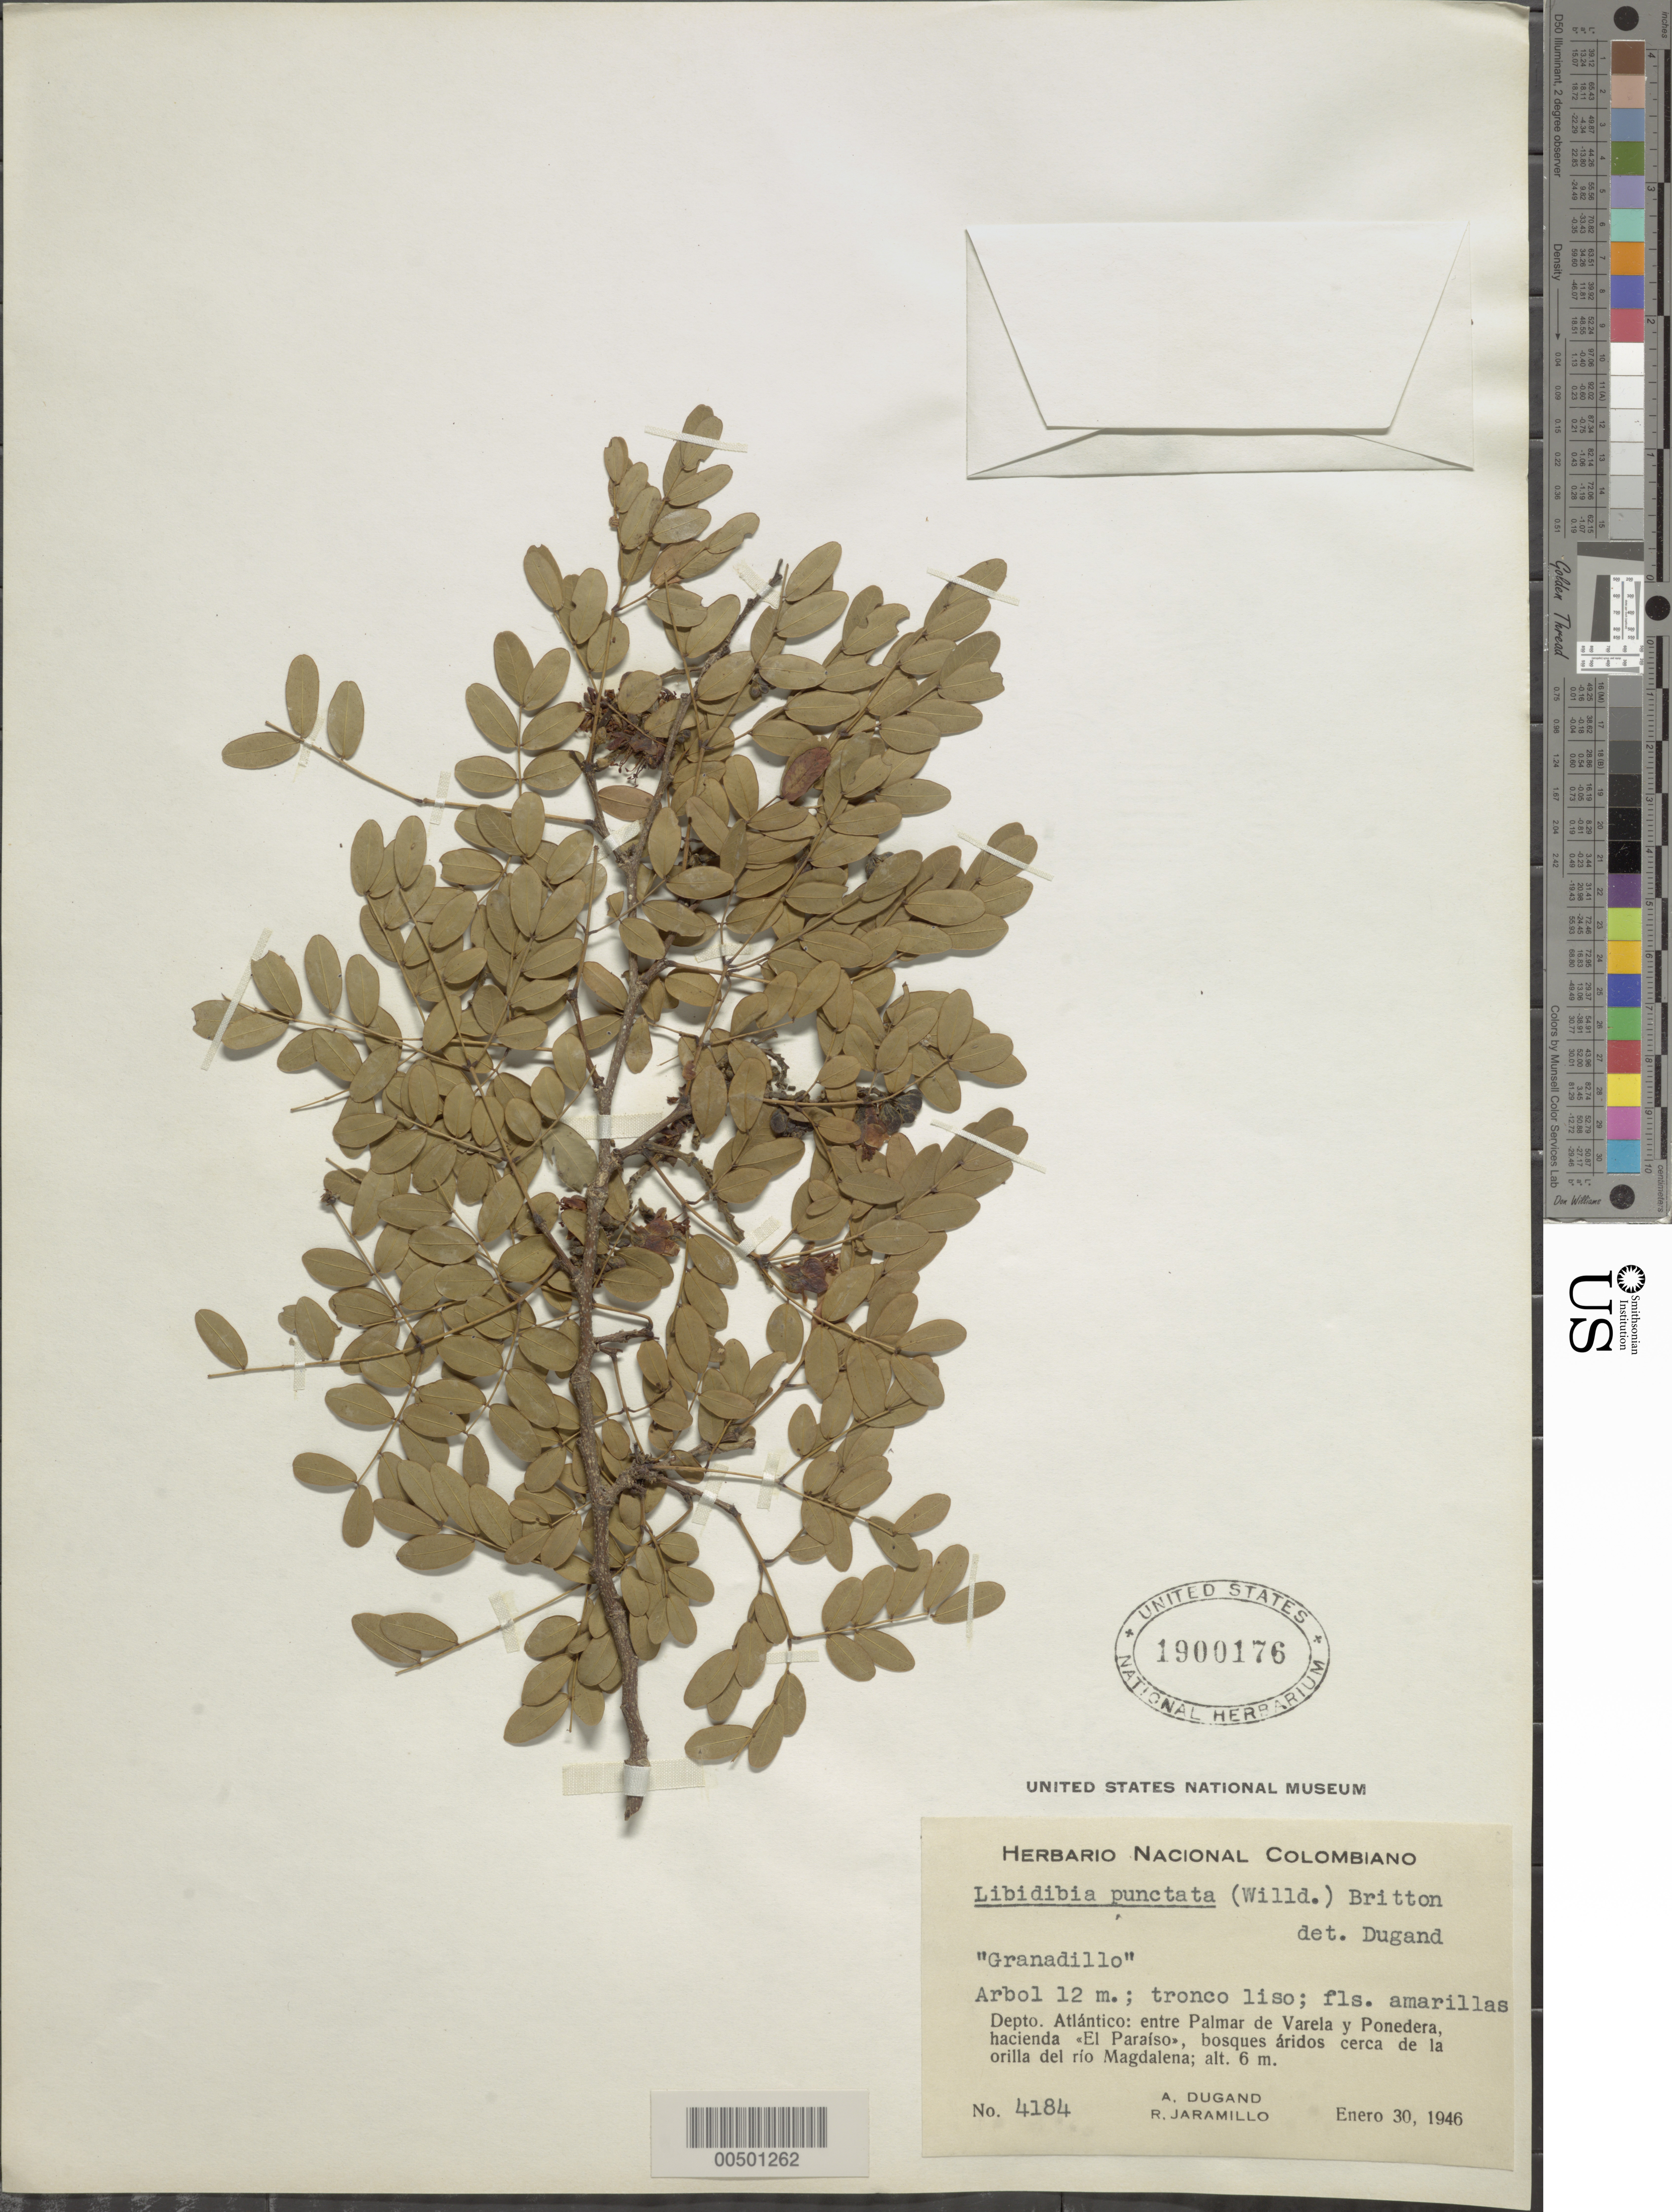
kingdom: Plantae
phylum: Tracheophyta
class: Magnoliopsida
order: Fabales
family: Fabaceae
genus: Libidibia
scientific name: Libidibia punctata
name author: (Willd.) Britton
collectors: A. Dugand G. & R. Jaramillo M.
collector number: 4184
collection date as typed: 30 Jan 1946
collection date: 1946-01-30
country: Colombia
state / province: Atlántico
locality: Entre Palmar de Varela y Ponedera, Hacienda "El Paraiso"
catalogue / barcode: US 1900176